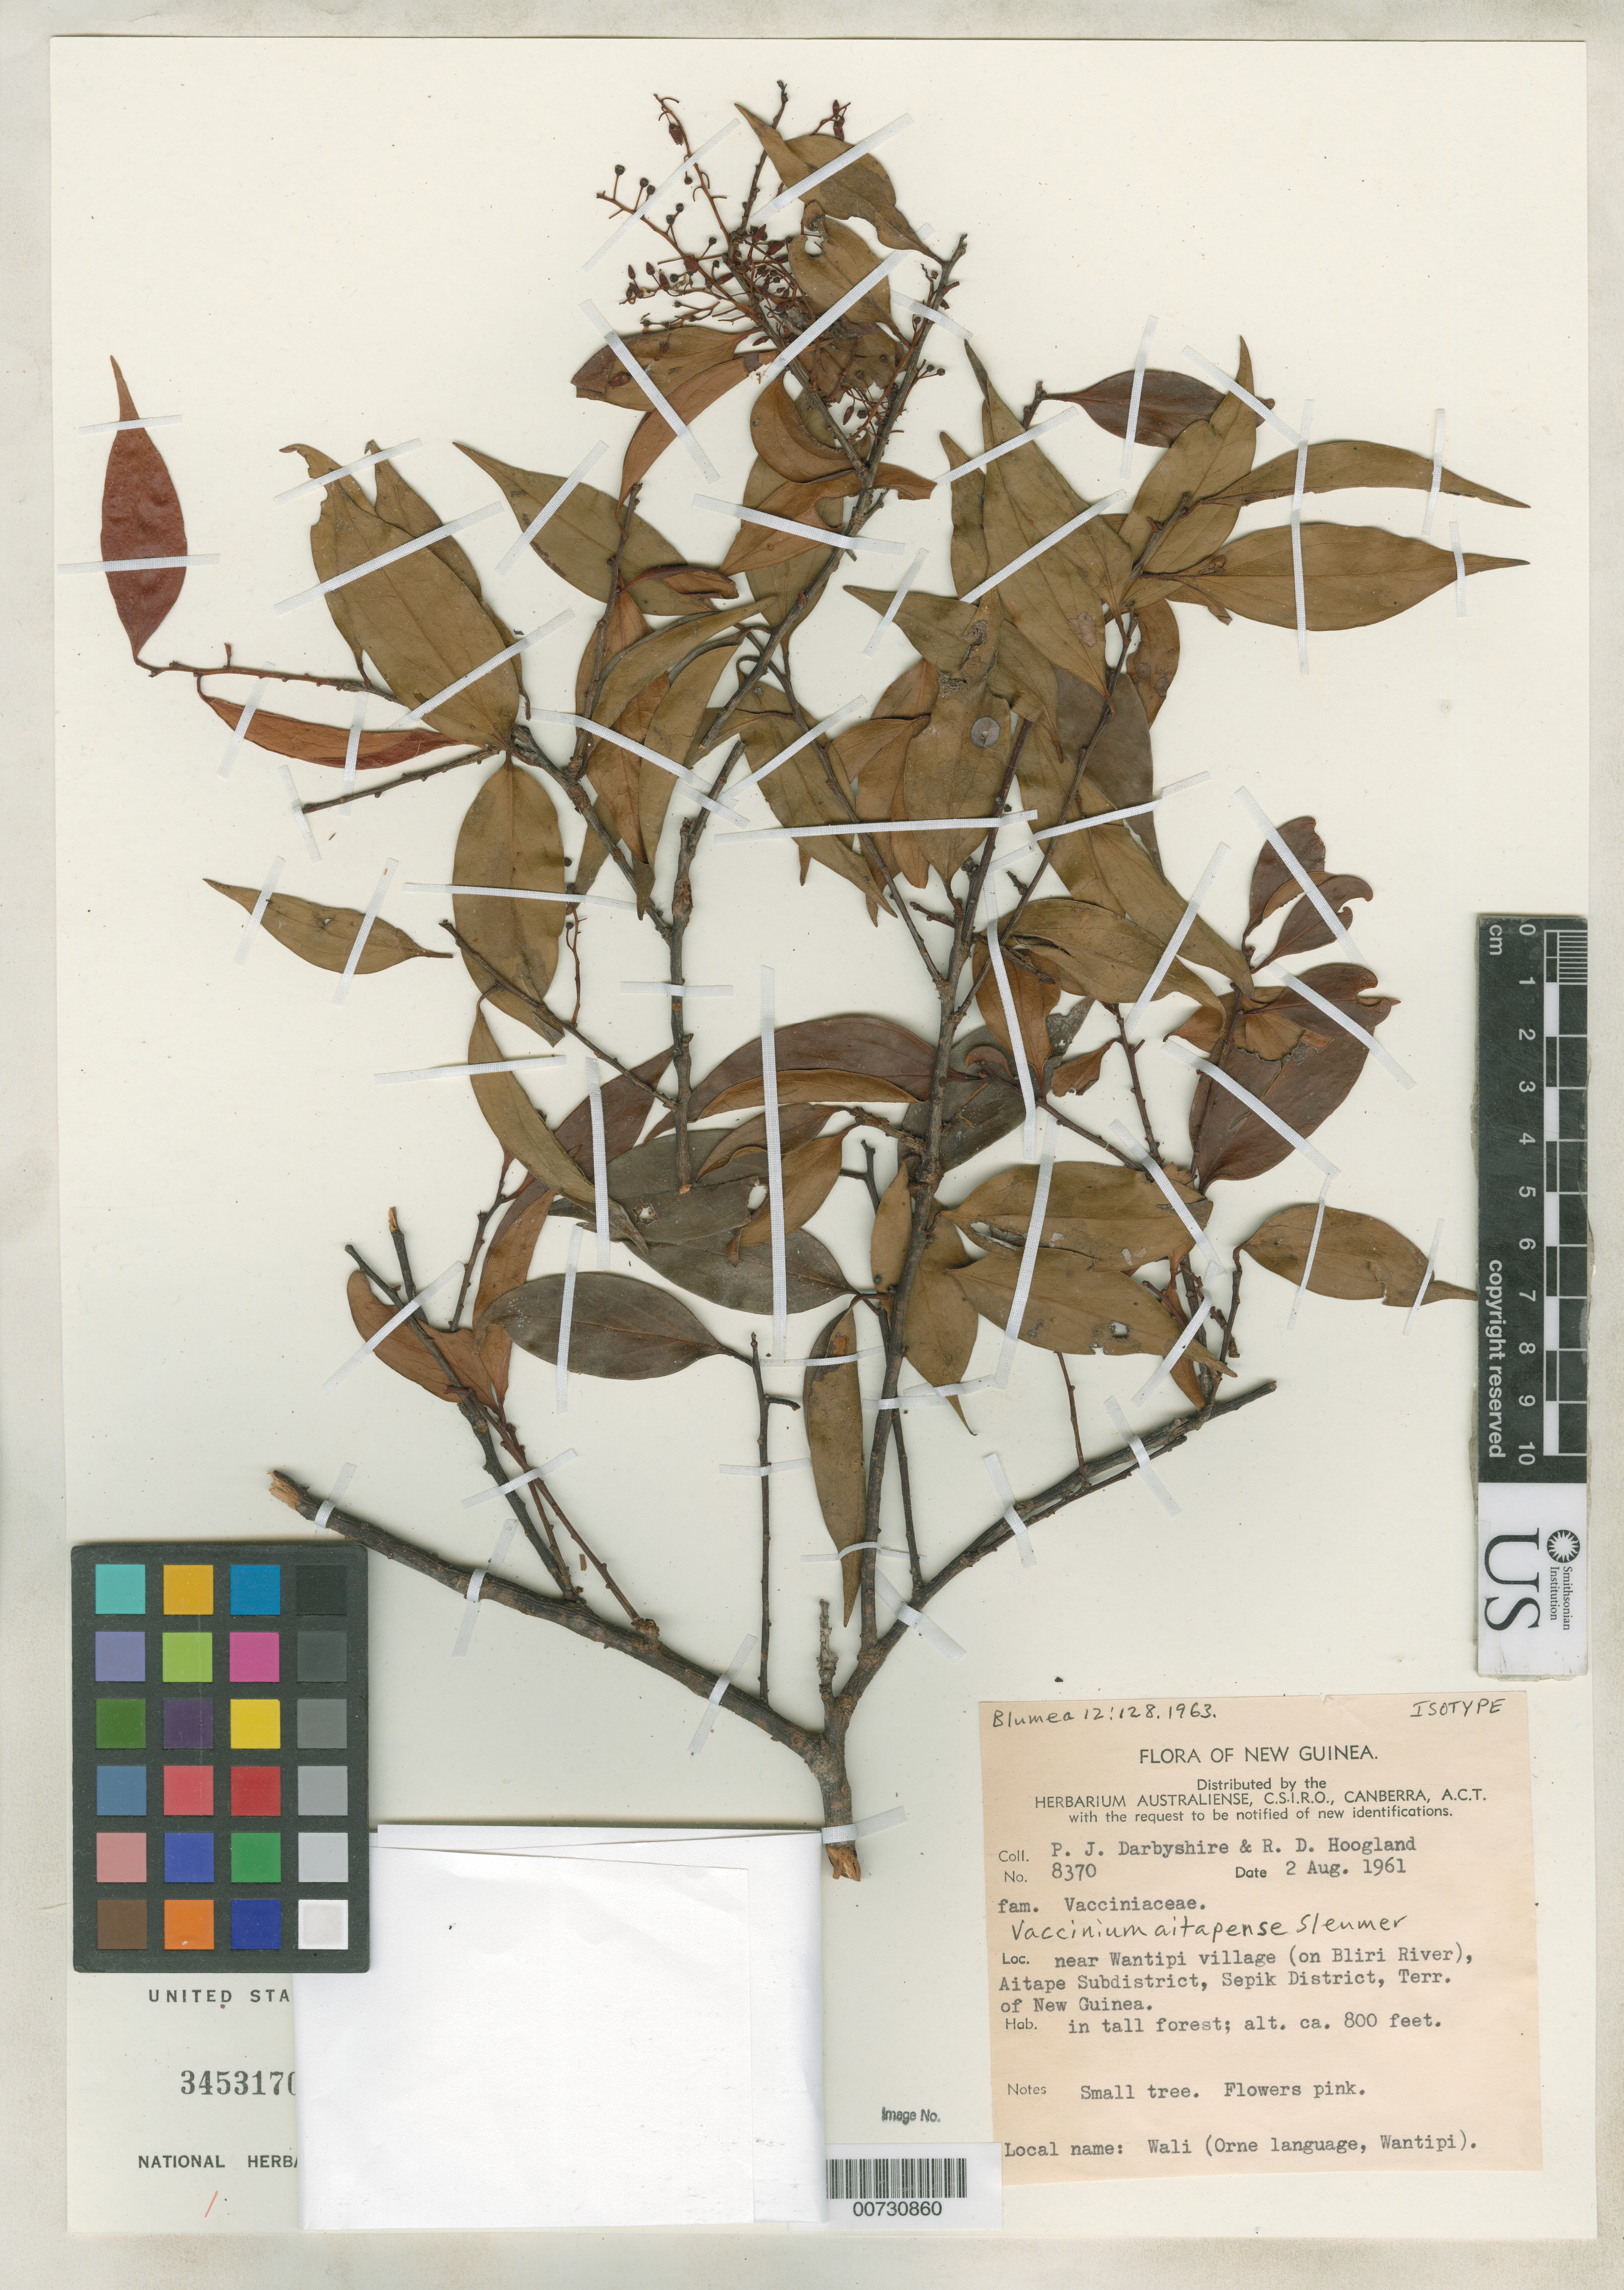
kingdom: Plantae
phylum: Tracheophyta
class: Magnoliopsida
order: Ericales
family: Ericaceae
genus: Vaccinium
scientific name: Vaccinium aitapense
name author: Sleumer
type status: Isotype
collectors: P. Darbyshire & R. D. Hoogland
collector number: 8370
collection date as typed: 02 Aug 1961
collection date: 1961-08-02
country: Papua New Guinea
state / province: Sandaun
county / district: Aitape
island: New Guinea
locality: Near Wantipi village (on Bliri River), Aitape Subdistrict, Sepik District, Terr. of New Guinea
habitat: Tall forest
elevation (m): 244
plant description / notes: Common name: Wali (Orne language, Wantipi)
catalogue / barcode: US 3453170